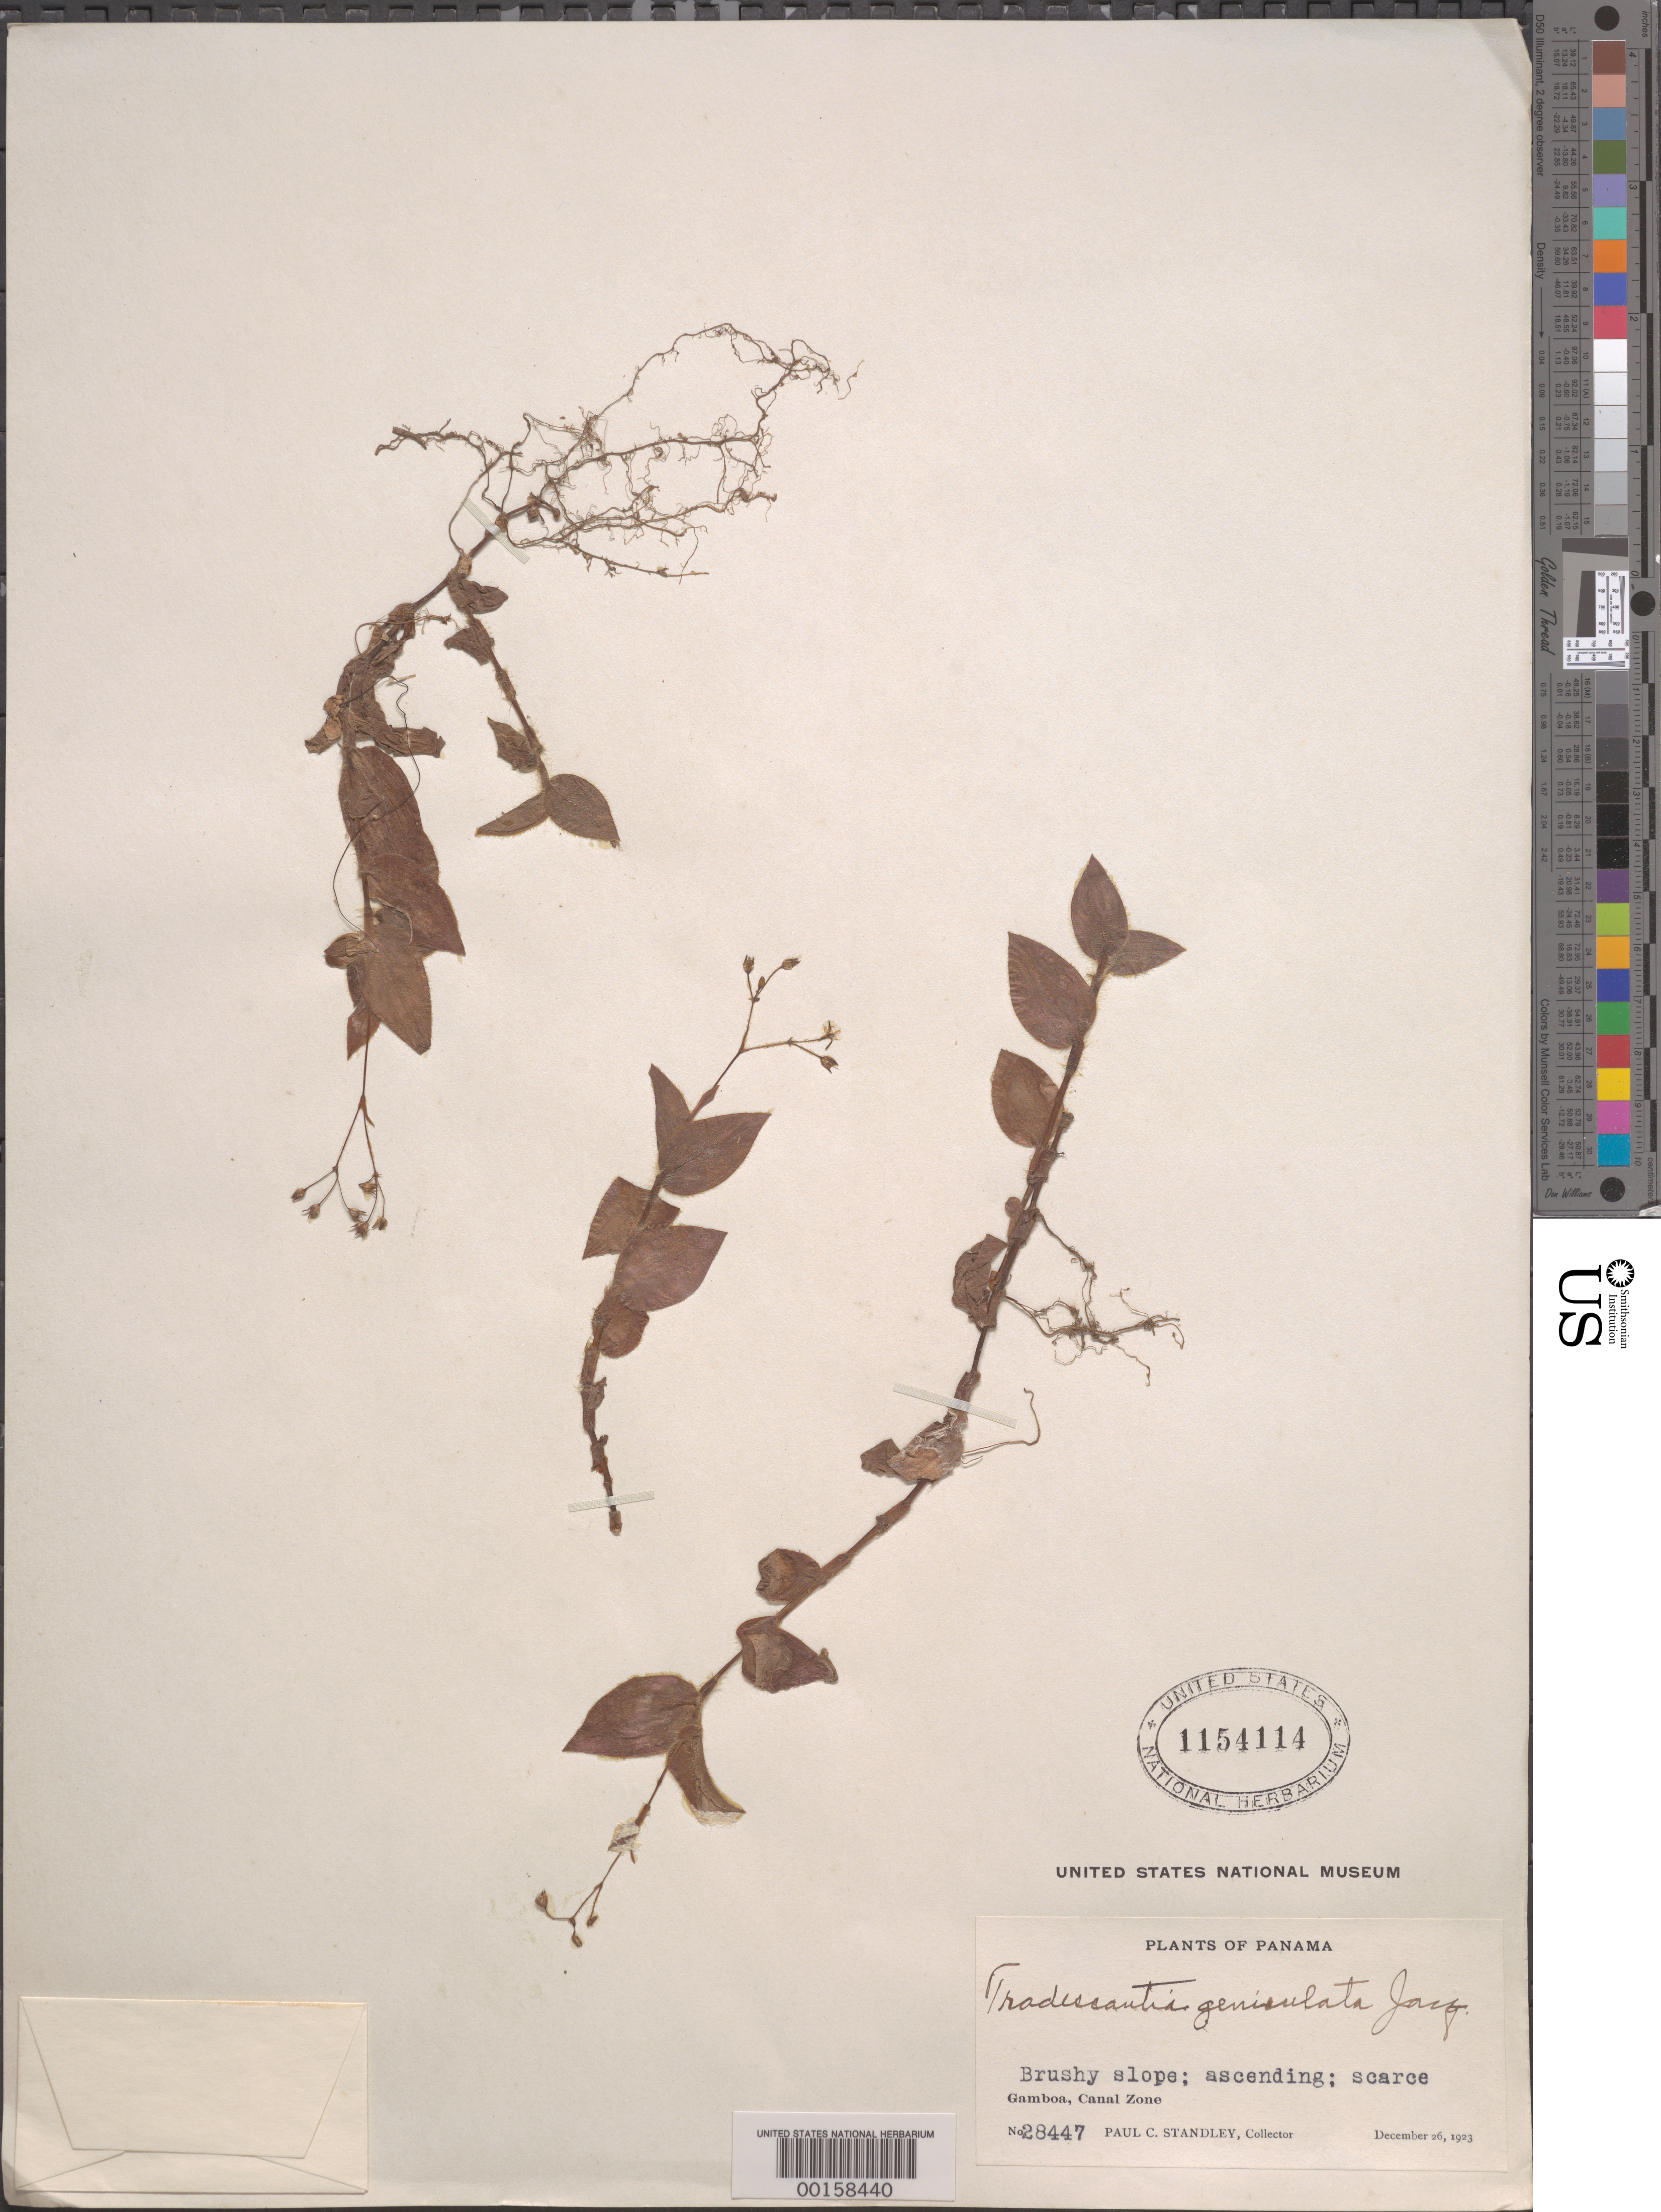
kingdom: Plantae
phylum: Tracheophyta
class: Liliopsida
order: Commelinales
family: Commelinaceae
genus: Gibasis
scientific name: Gibasis geniculata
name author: (Jacq.) Rohweder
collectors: P. C. Standley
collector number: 28447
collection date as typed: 26 Dec 1923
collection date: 1923-12-26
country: Panama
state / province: Colón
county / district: Canal Zone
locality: Gamboa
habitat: Brushy slope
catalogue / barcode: US 1154114